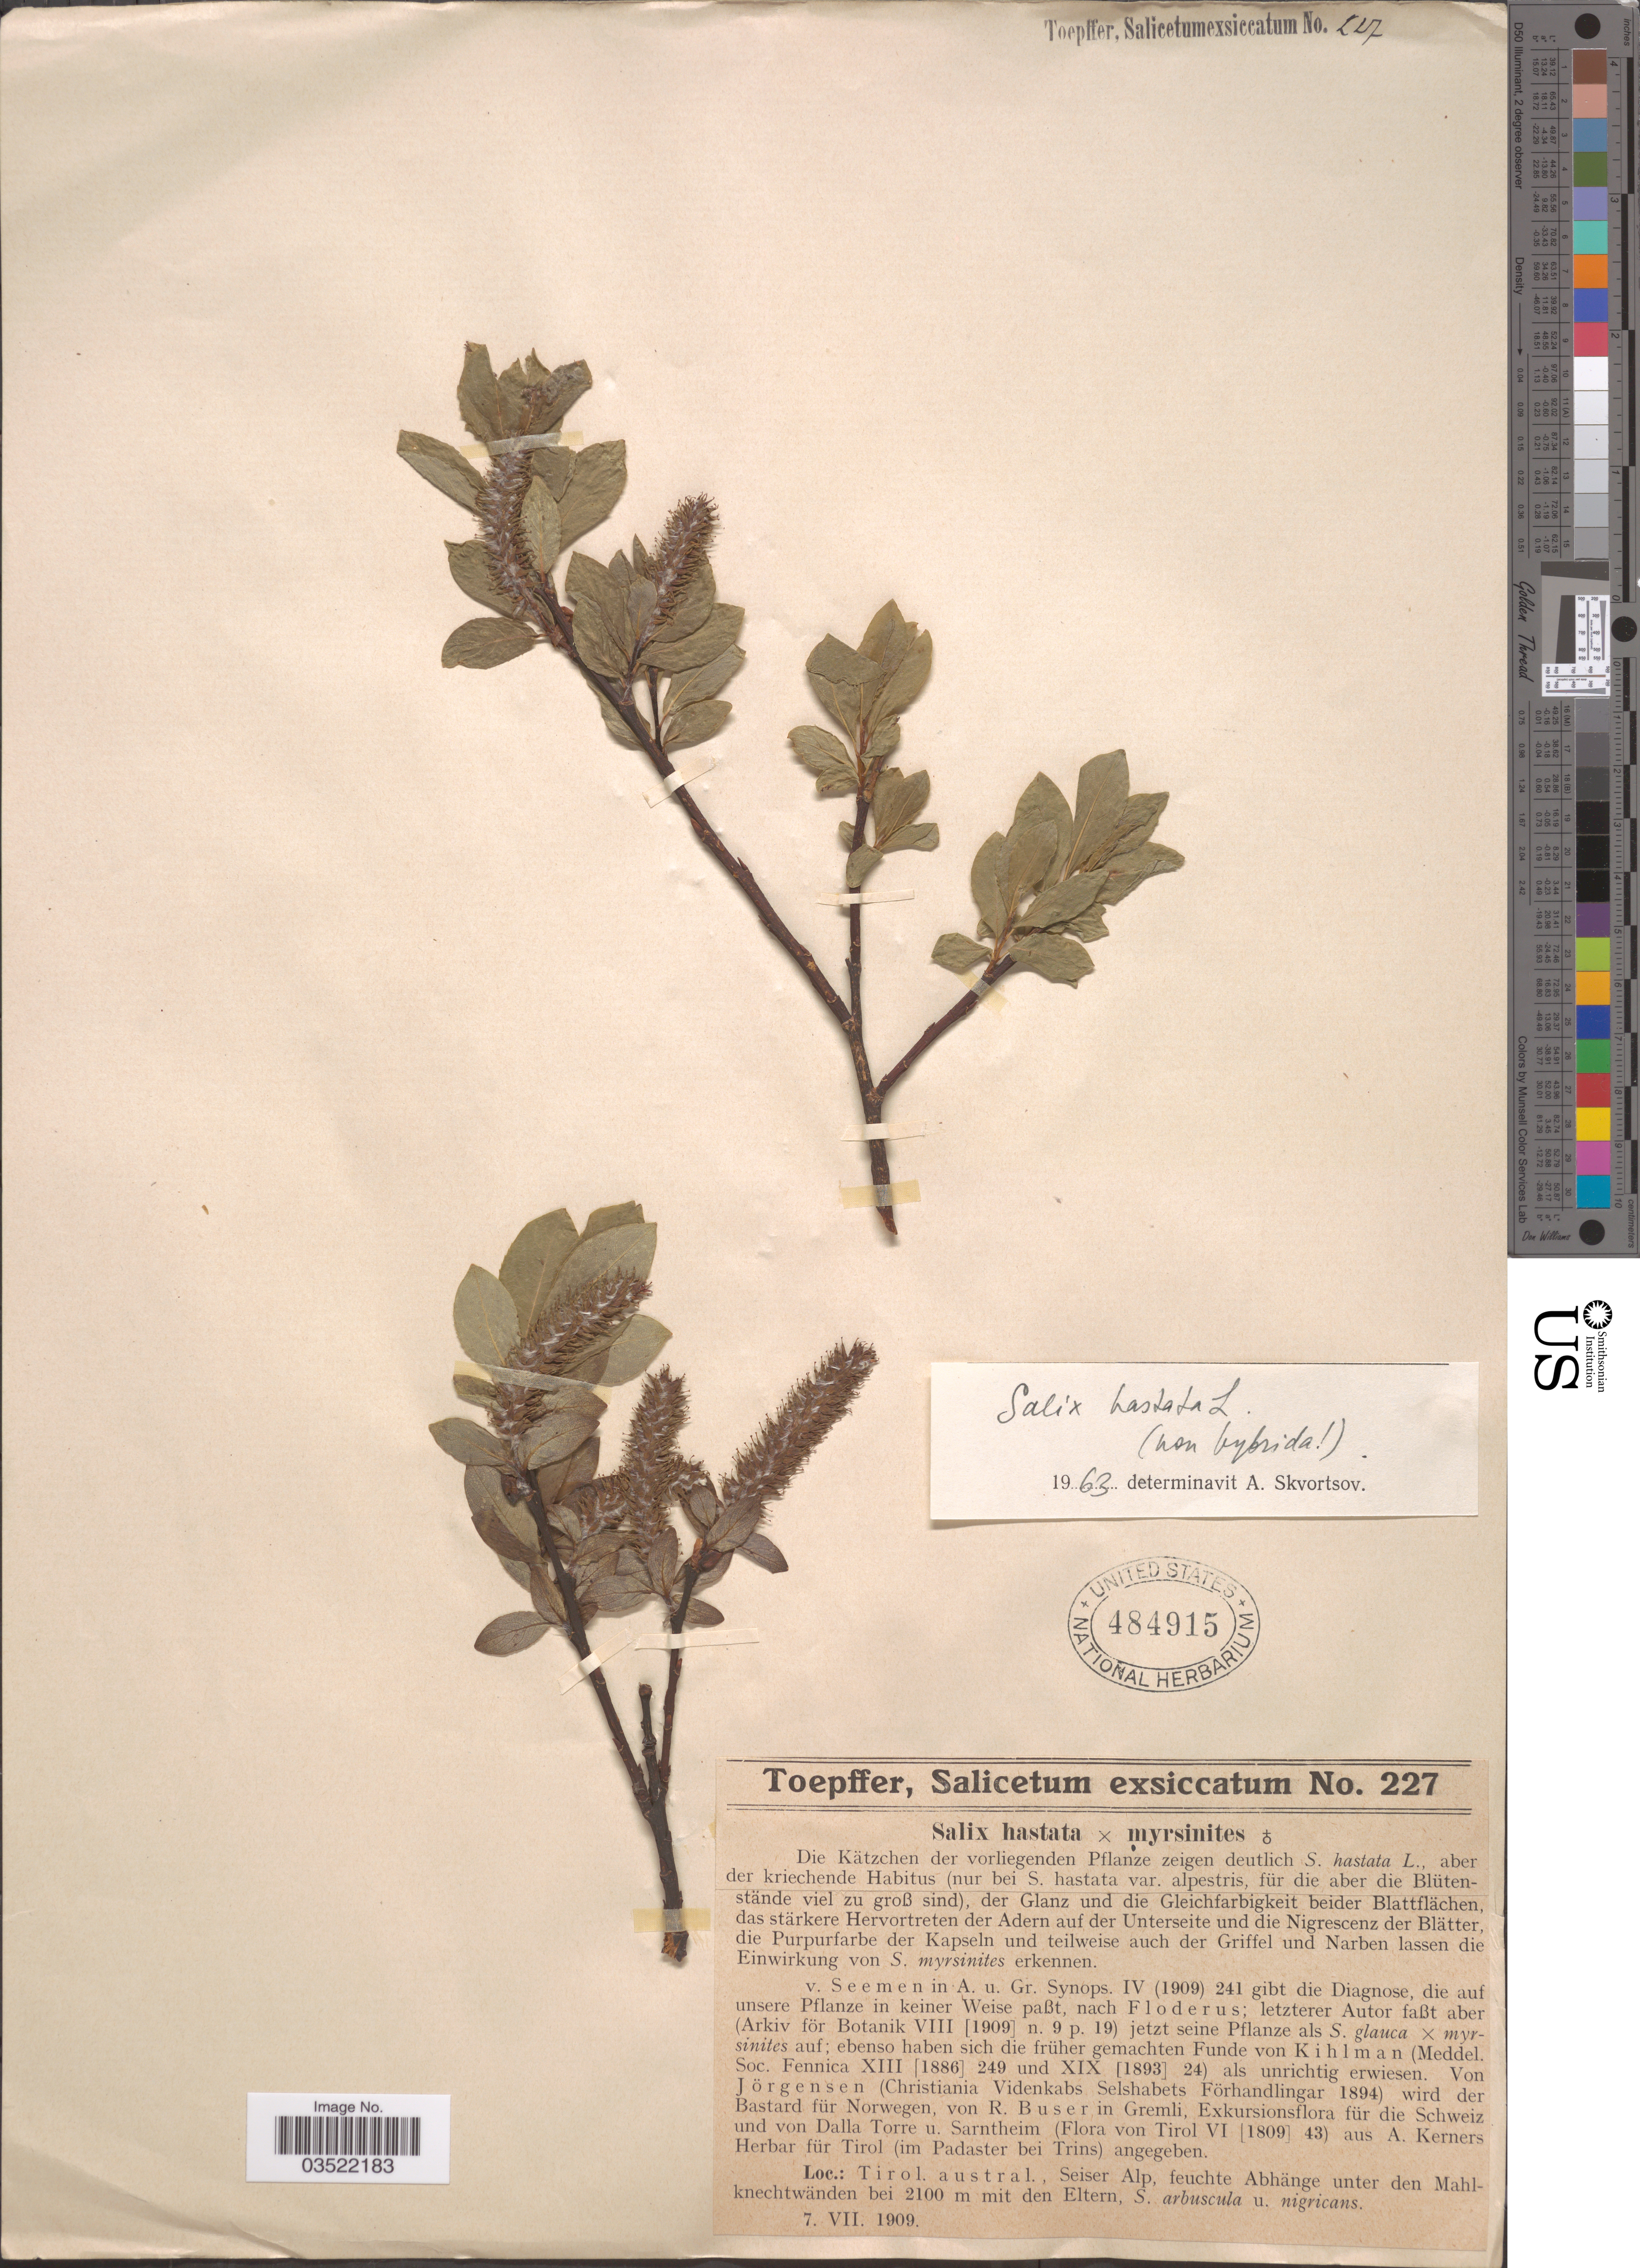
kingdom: Plantae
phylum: Tracheophyta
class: Magnoliopsida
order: Malpighiales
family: Salicaceae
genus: Salix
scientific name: Salix hastata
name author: L.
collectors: A. Toepffer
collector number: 227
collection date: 1909-07-07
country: Austria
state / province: Styria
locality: Tirol. austral., Seiser Alp feuchte Abhänge unter den Mahlknechtwänden bei mit den Eltern.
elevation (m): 2100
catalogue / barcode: US 484915